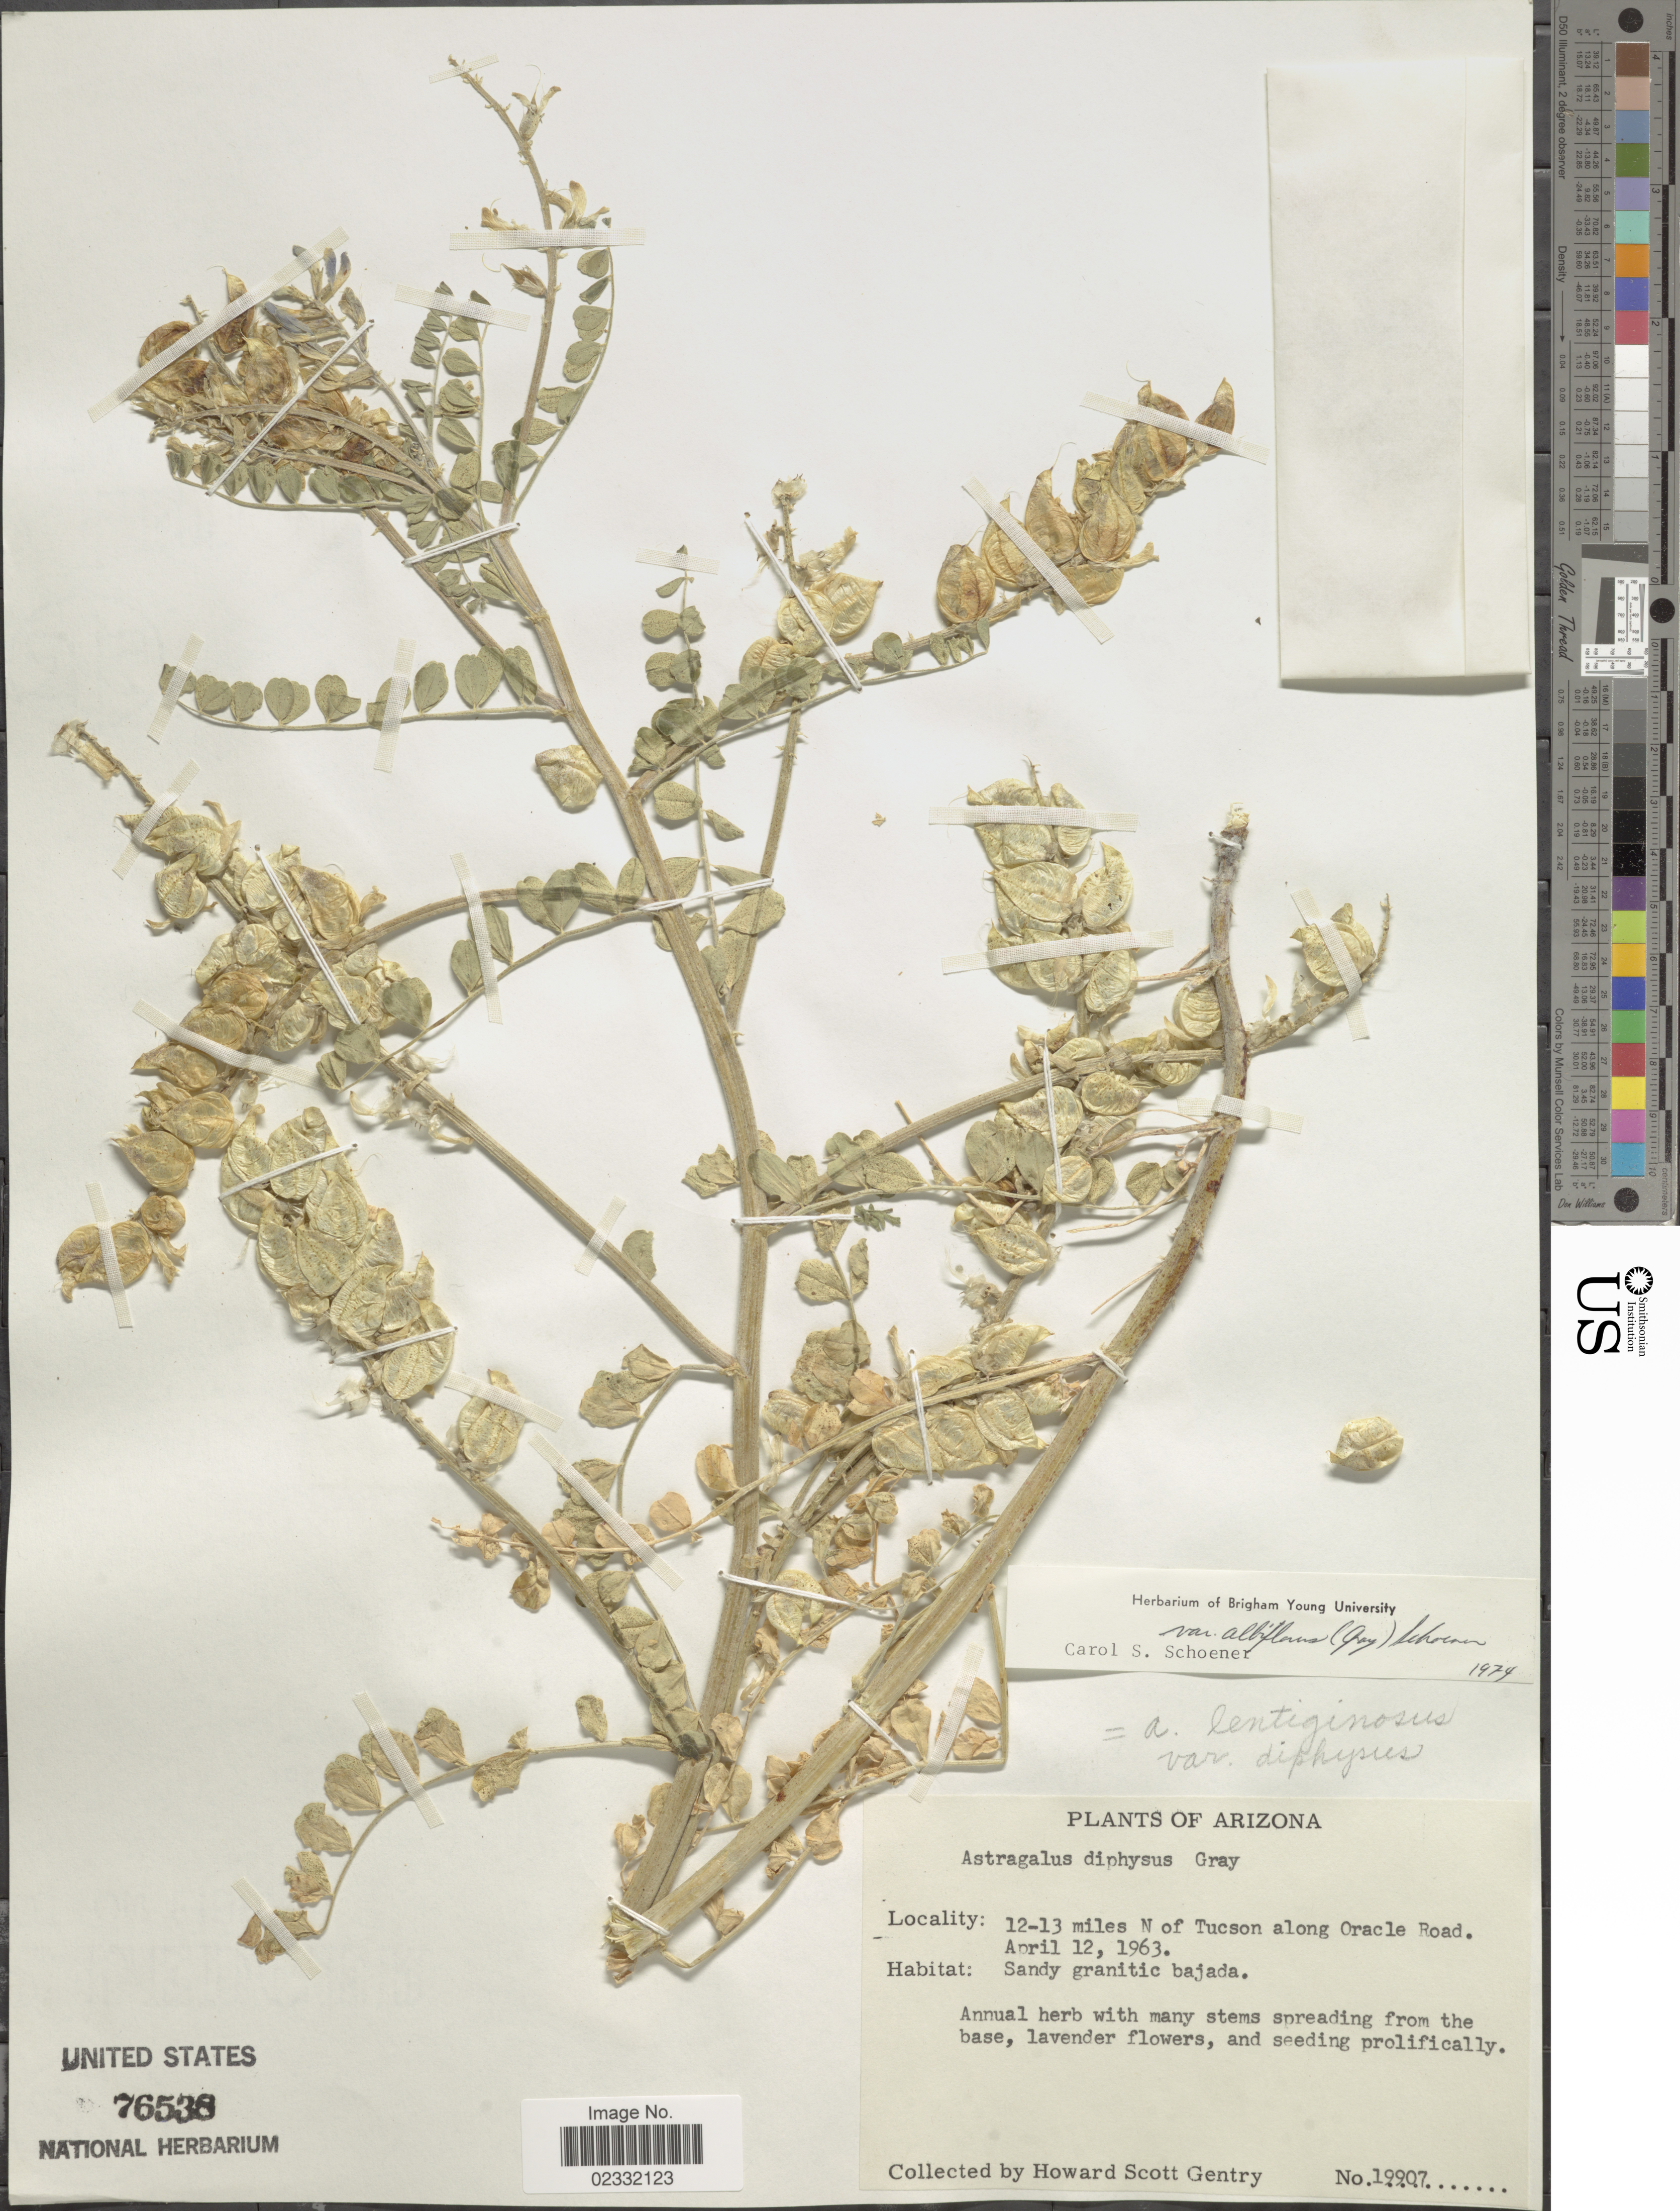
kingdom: Plantae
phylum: Tracheophyta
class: Magnoliopsida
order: Fabales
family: Fabaceae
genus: Astragalus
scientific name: Astragalus lentiginosus var. albiflorus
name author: (A. Gray) Schoener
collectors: H. S. Gentry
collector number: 19907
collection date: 1963-04-12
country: United States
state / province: Arizona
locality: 12-13 miles N of Tucson along Oracle Road. Sandy granitic bajada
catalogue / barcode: US 76538